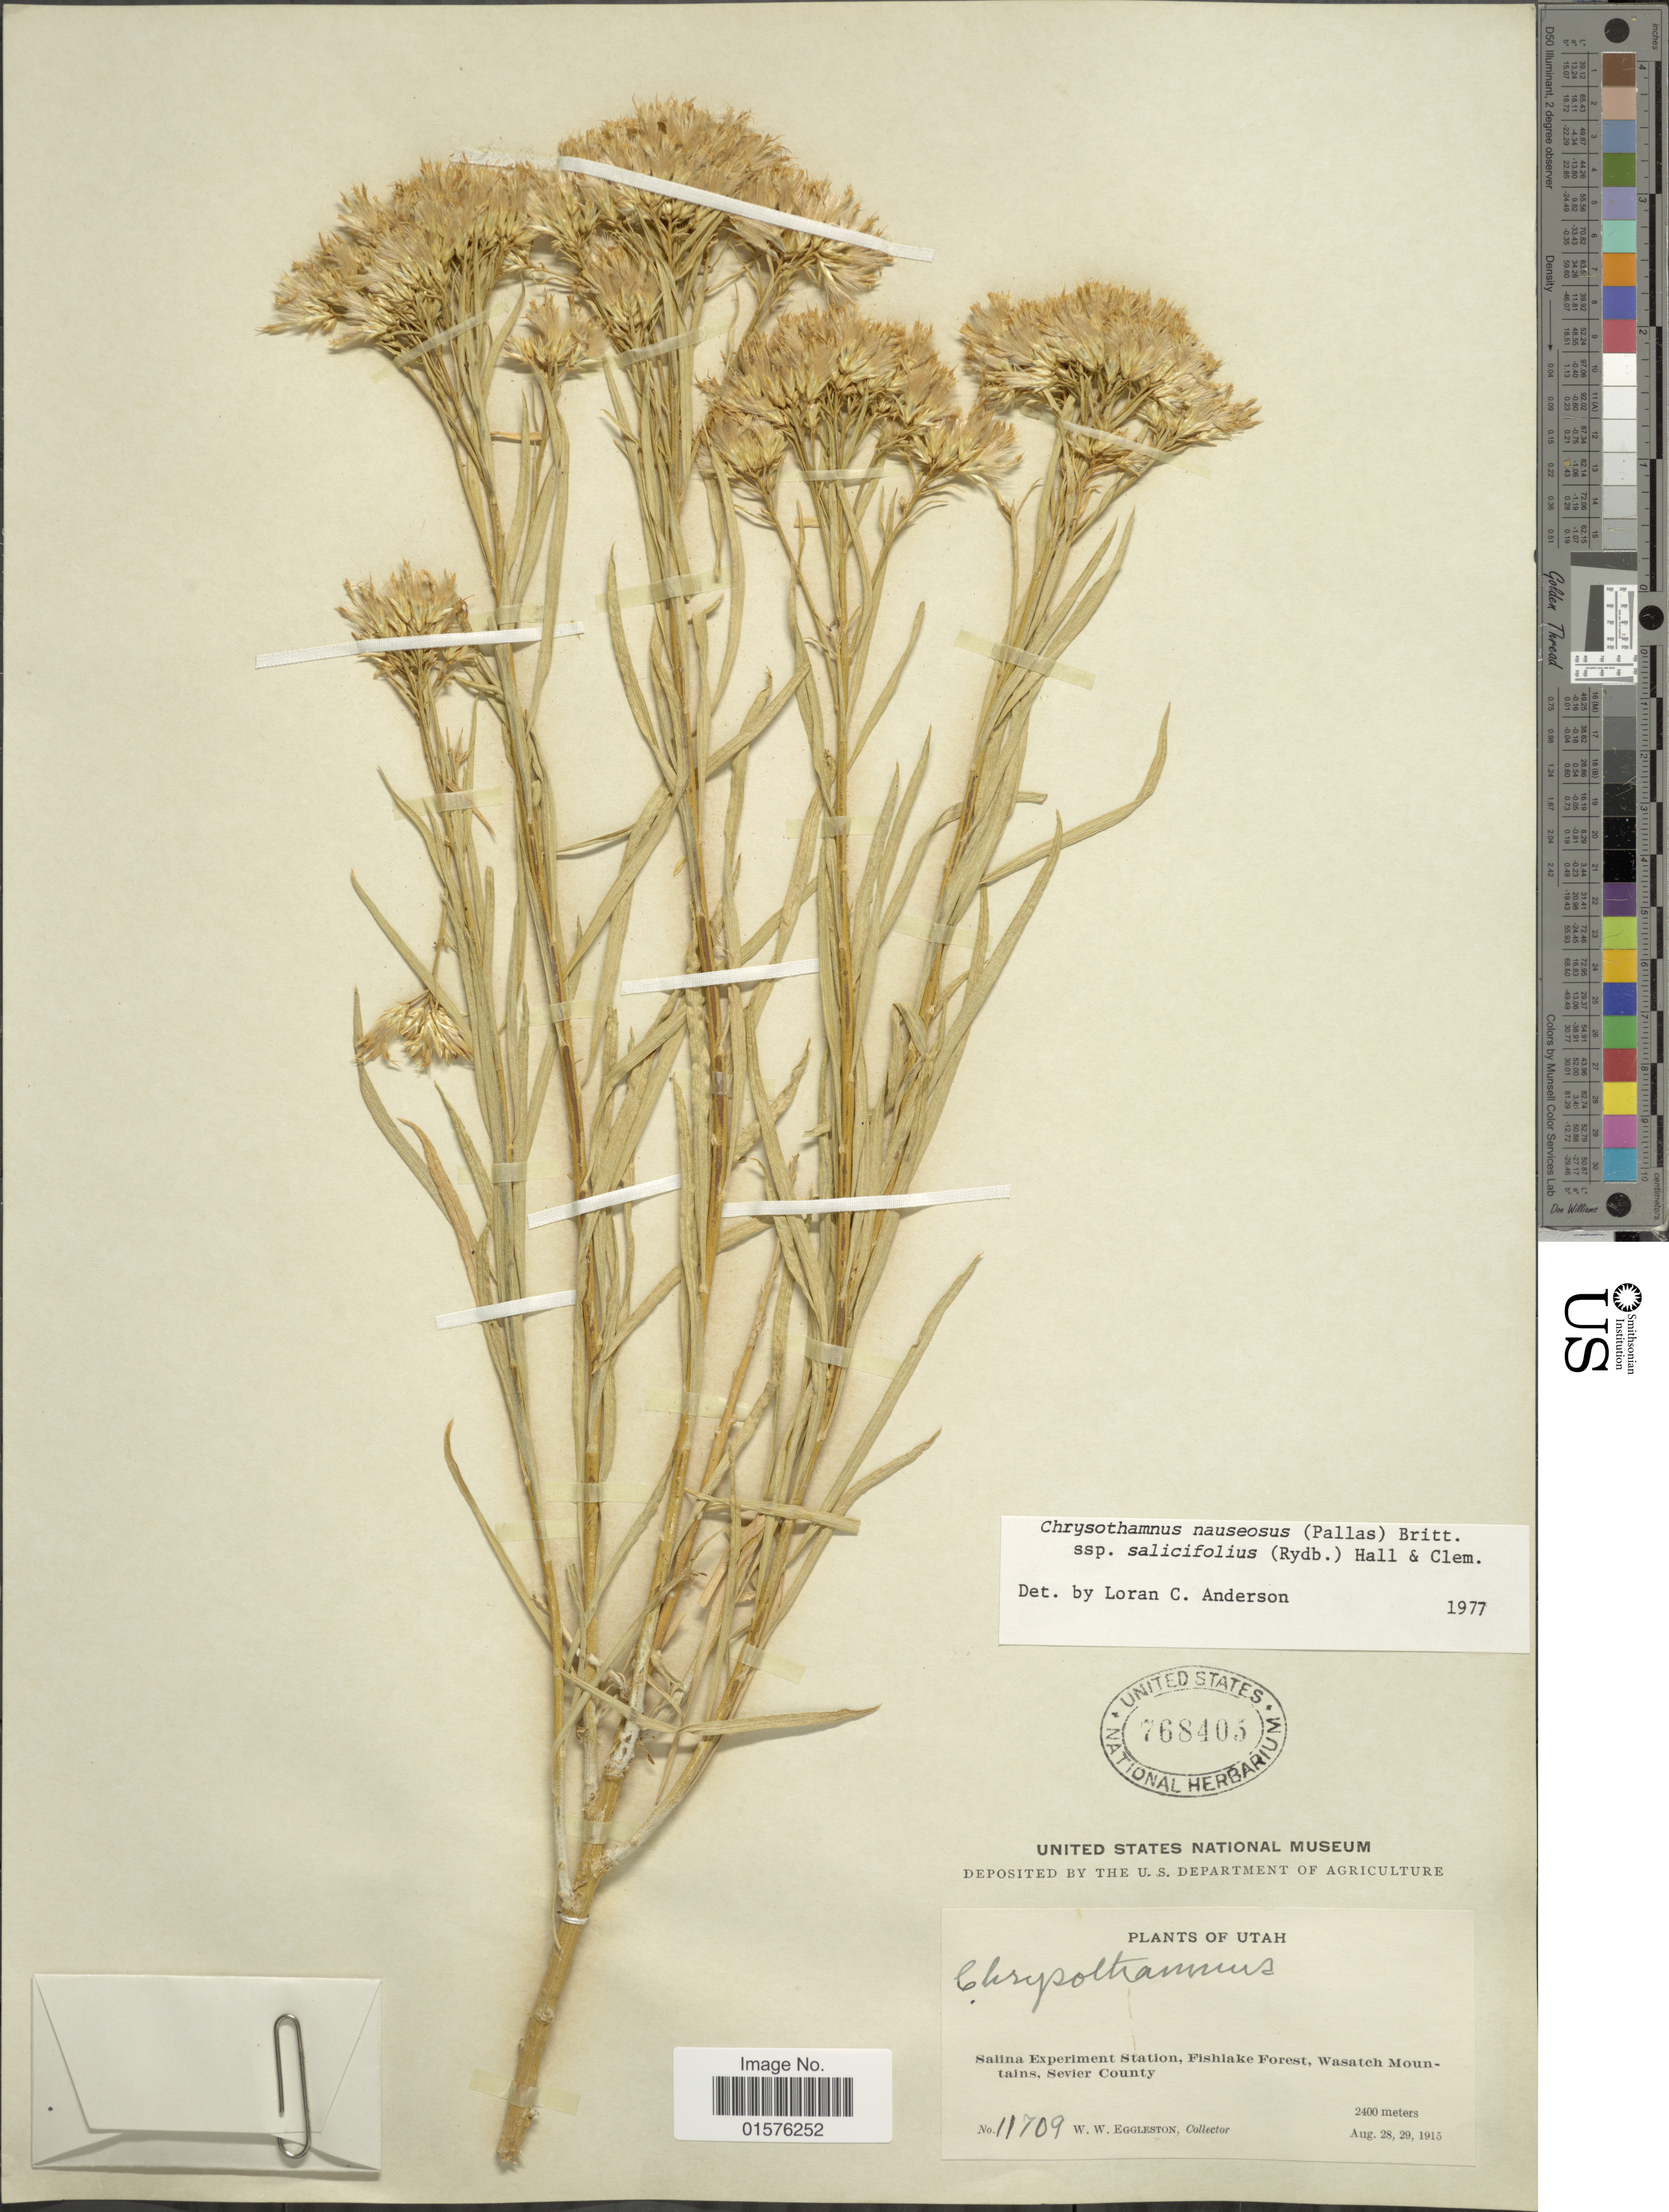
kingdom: Plantae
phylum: Tracheophyta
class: Magnoliopsida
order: Asterales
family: Asteraceae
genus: Ericameria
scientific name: Ericameria nauseosa var. salicifolia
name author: (Rydb.) G.L. Nesom & G.I. Baird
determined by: Urbatsch, Lowell E., Curator (LSU), Louisiana State University (UNITED STATES)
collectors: W. W. Eggleston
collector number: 11709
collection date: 1915-08-28/1915-08-29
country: United States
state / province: Utah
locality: Salina Experiment Station, Fishlake Forest, Wasatch Mountains, Sevier County.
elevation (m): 2400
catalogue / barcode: US 768405